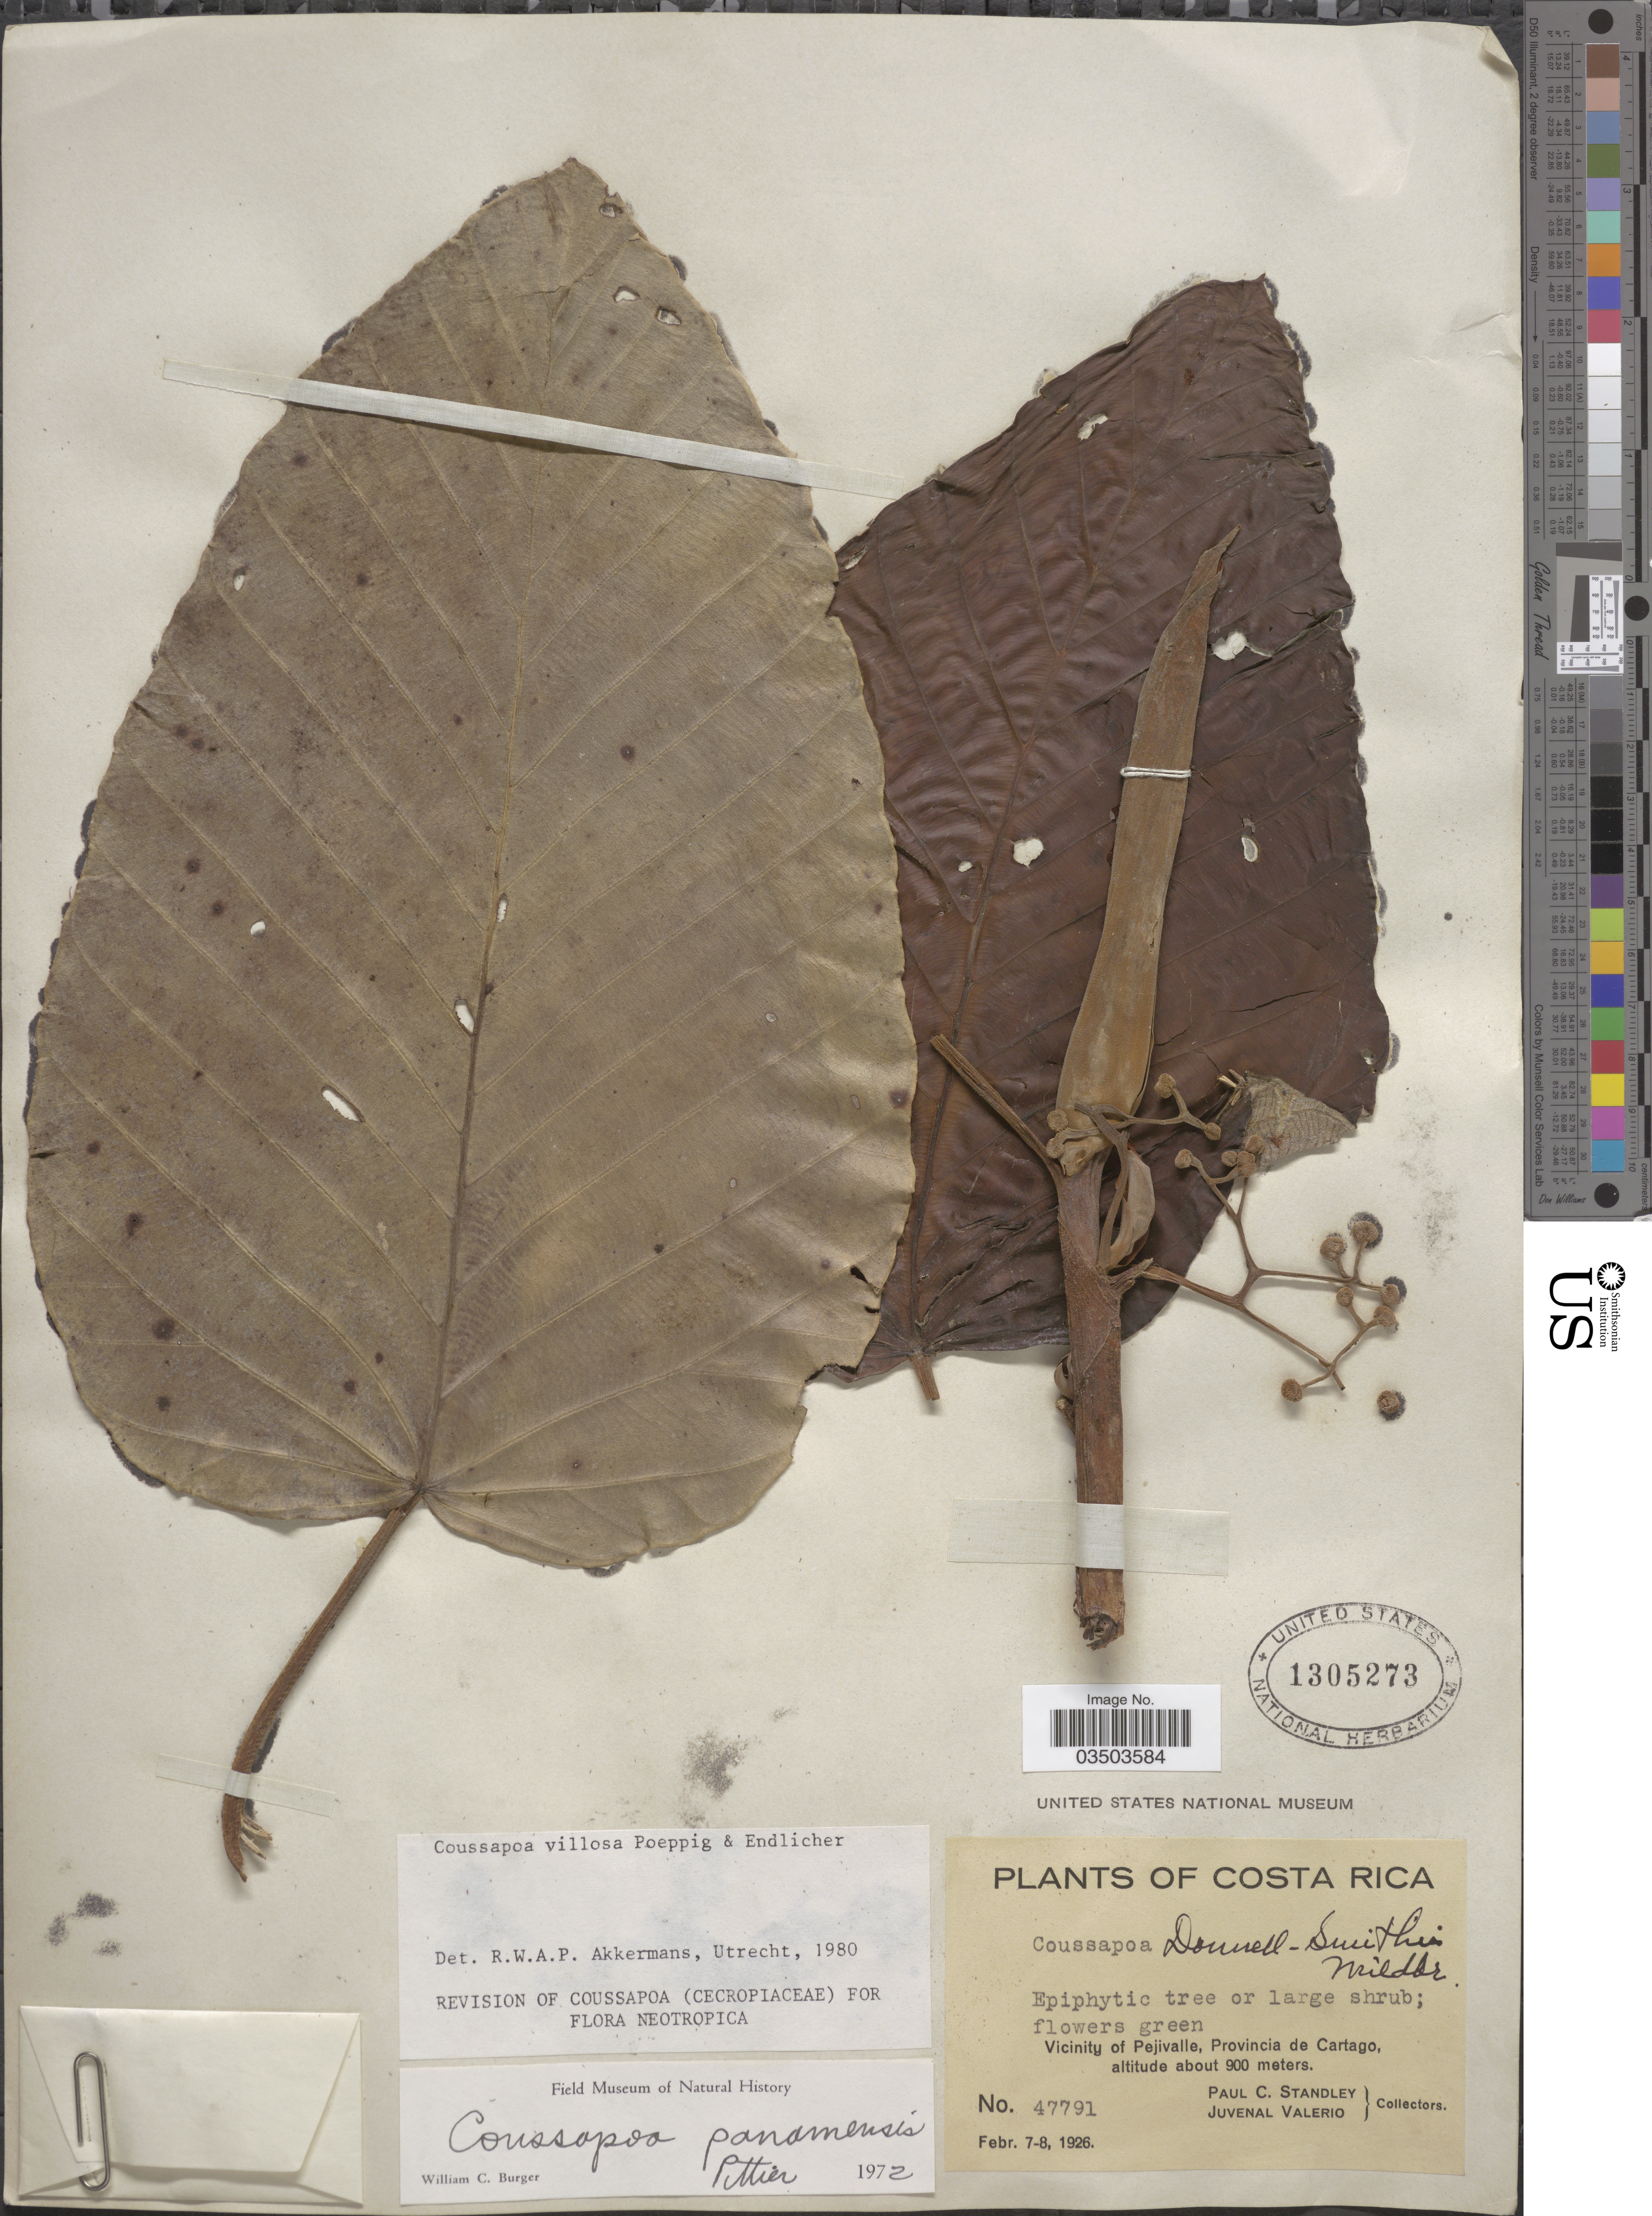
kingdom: Plantae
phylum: Tracheophyta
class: Magnoliopsida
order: Rosales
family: Urticaceae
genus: Coussapoa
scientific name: Coussapoa villosa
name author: Poepp. & Endl.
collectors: P. C. Standley & J. Valerio R.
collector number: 47791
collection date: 1926-02-07/1926-02-08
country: Costa Rica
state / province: Cartago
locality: Vicinity of Pejivalle.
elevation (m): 900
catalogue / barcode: US 1305273